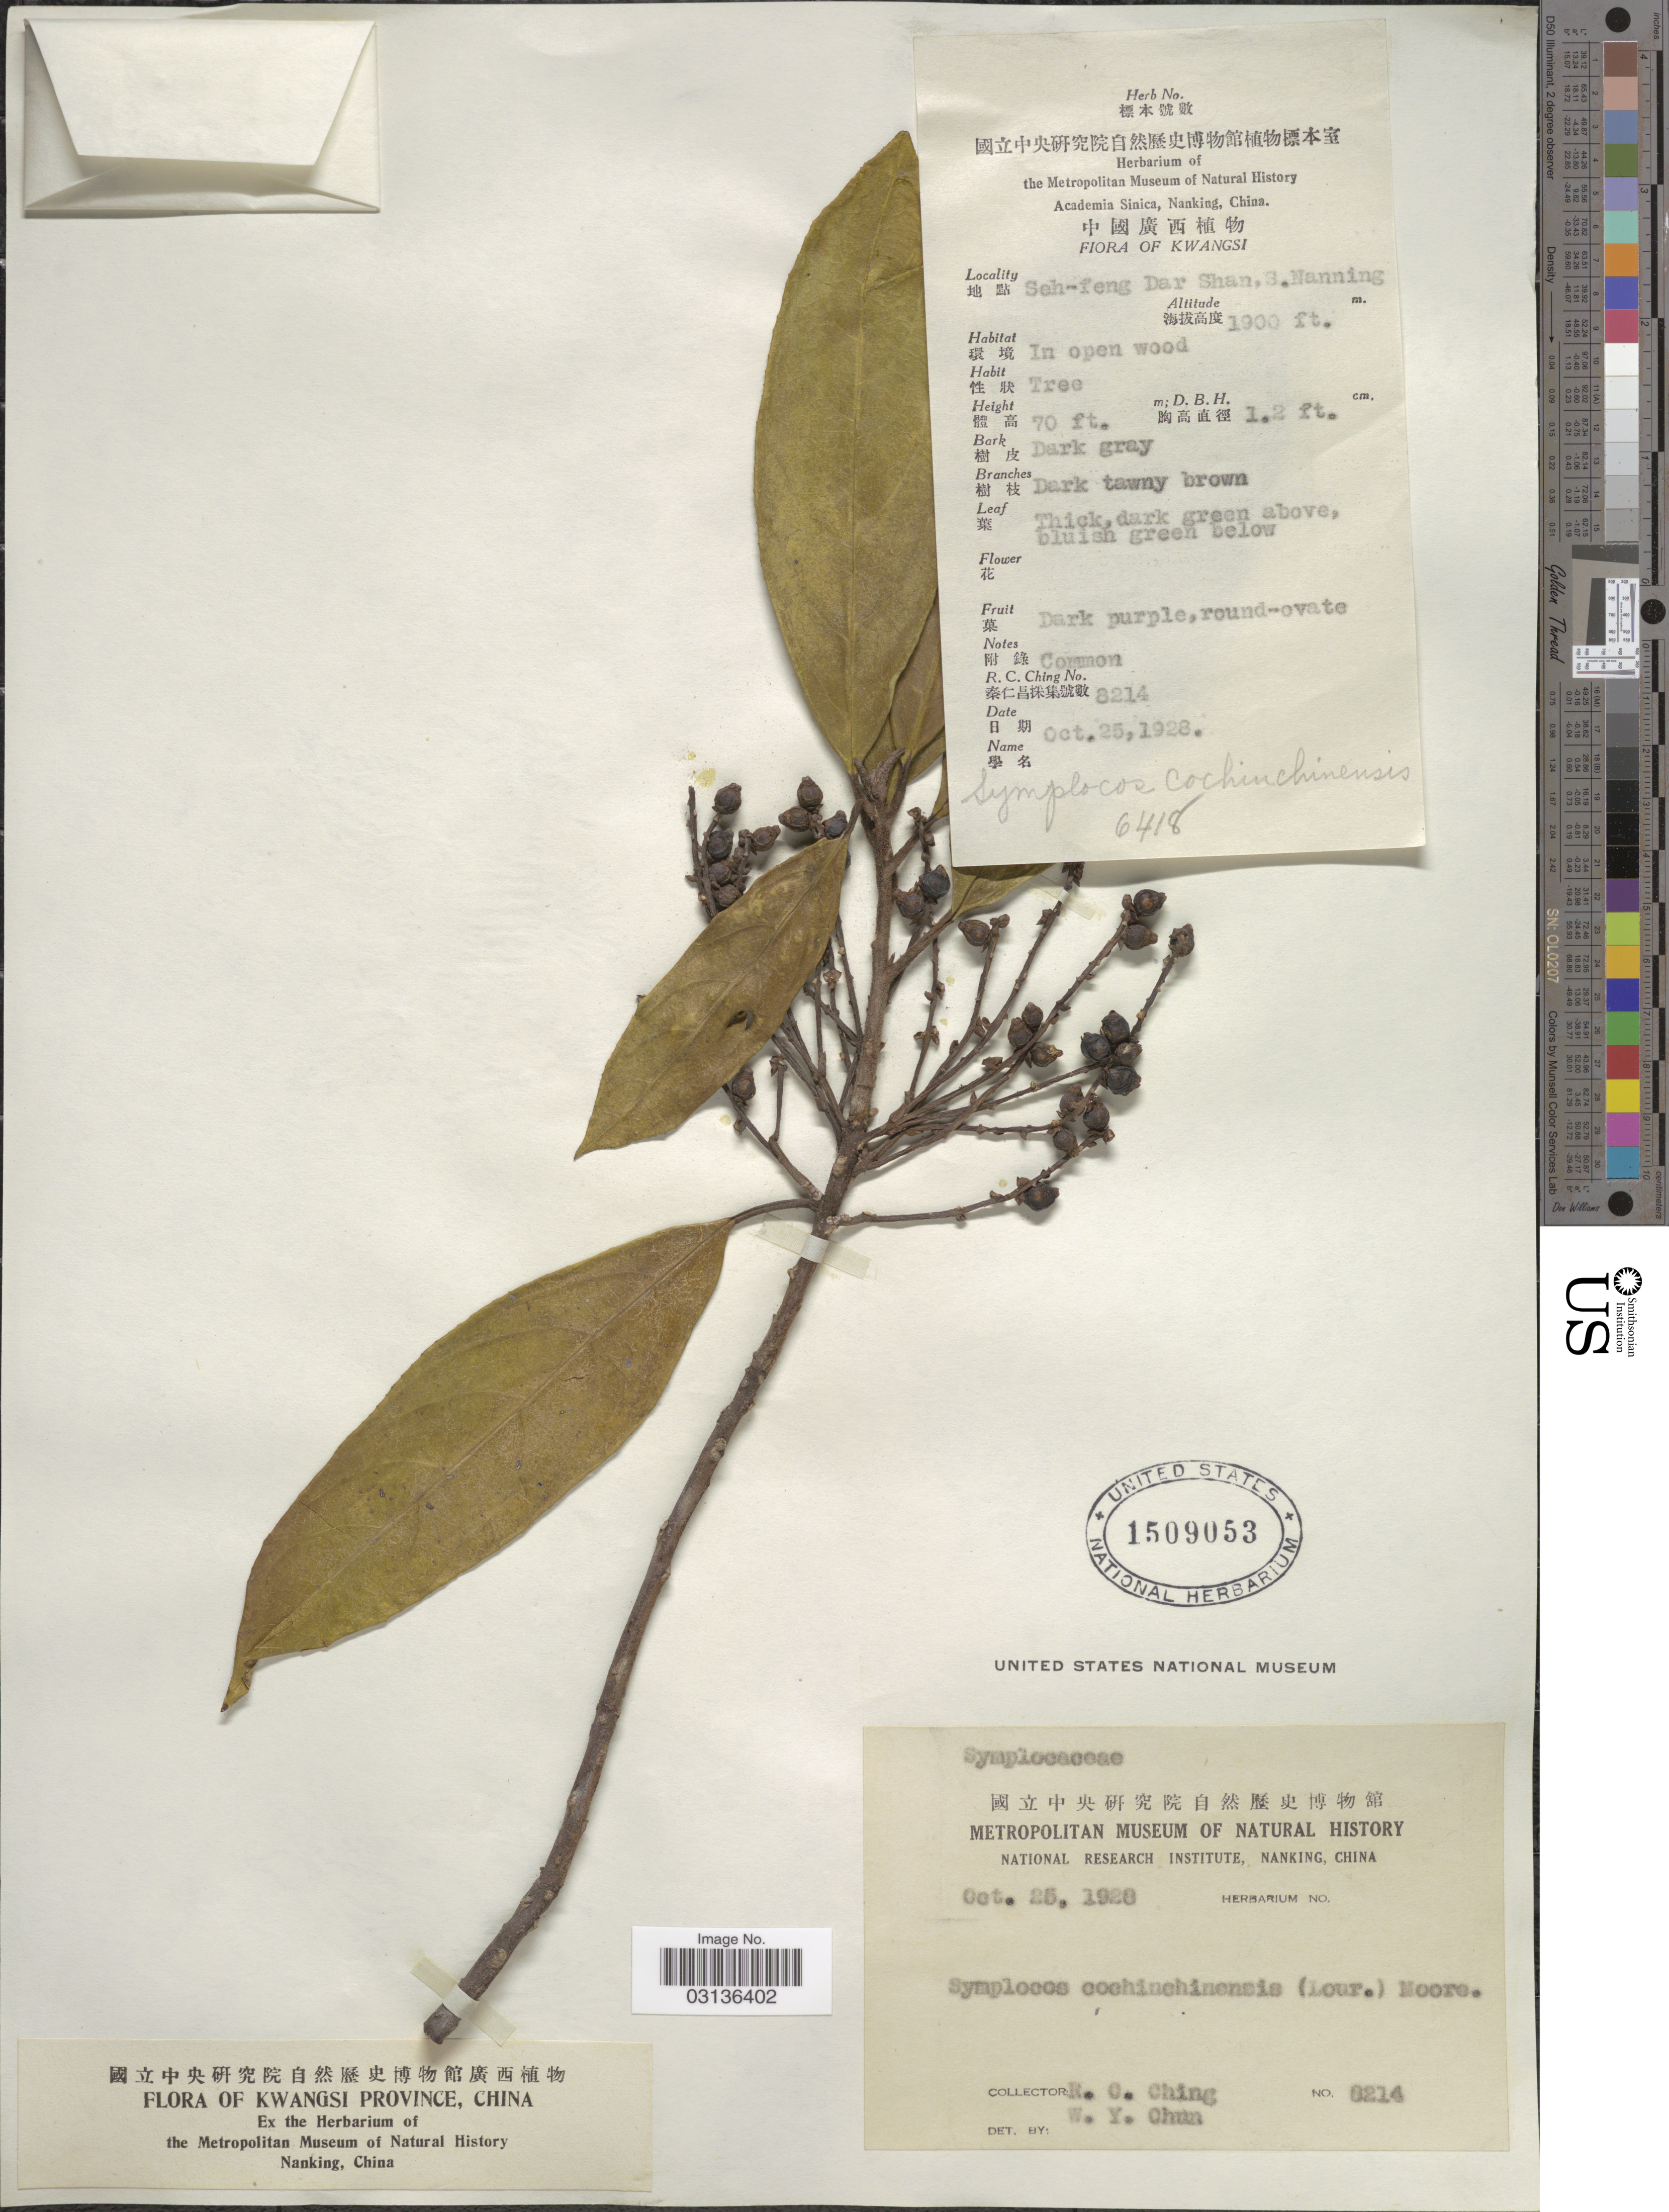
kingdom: Plantae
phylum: Tracheophyta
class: Magnoliopsida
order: Ericales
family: Symplocaceae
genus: Symplocos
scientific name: Symplocos cochinchinensis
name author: (Lour.) S. Moore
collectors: R. C. Ching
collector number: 8214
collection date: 1928-10-25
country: China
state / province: Guangxi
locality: Kwangsi Province. Seh-feng Dar Shan, S. Nanning.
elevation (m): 579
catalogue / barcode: US 1509053